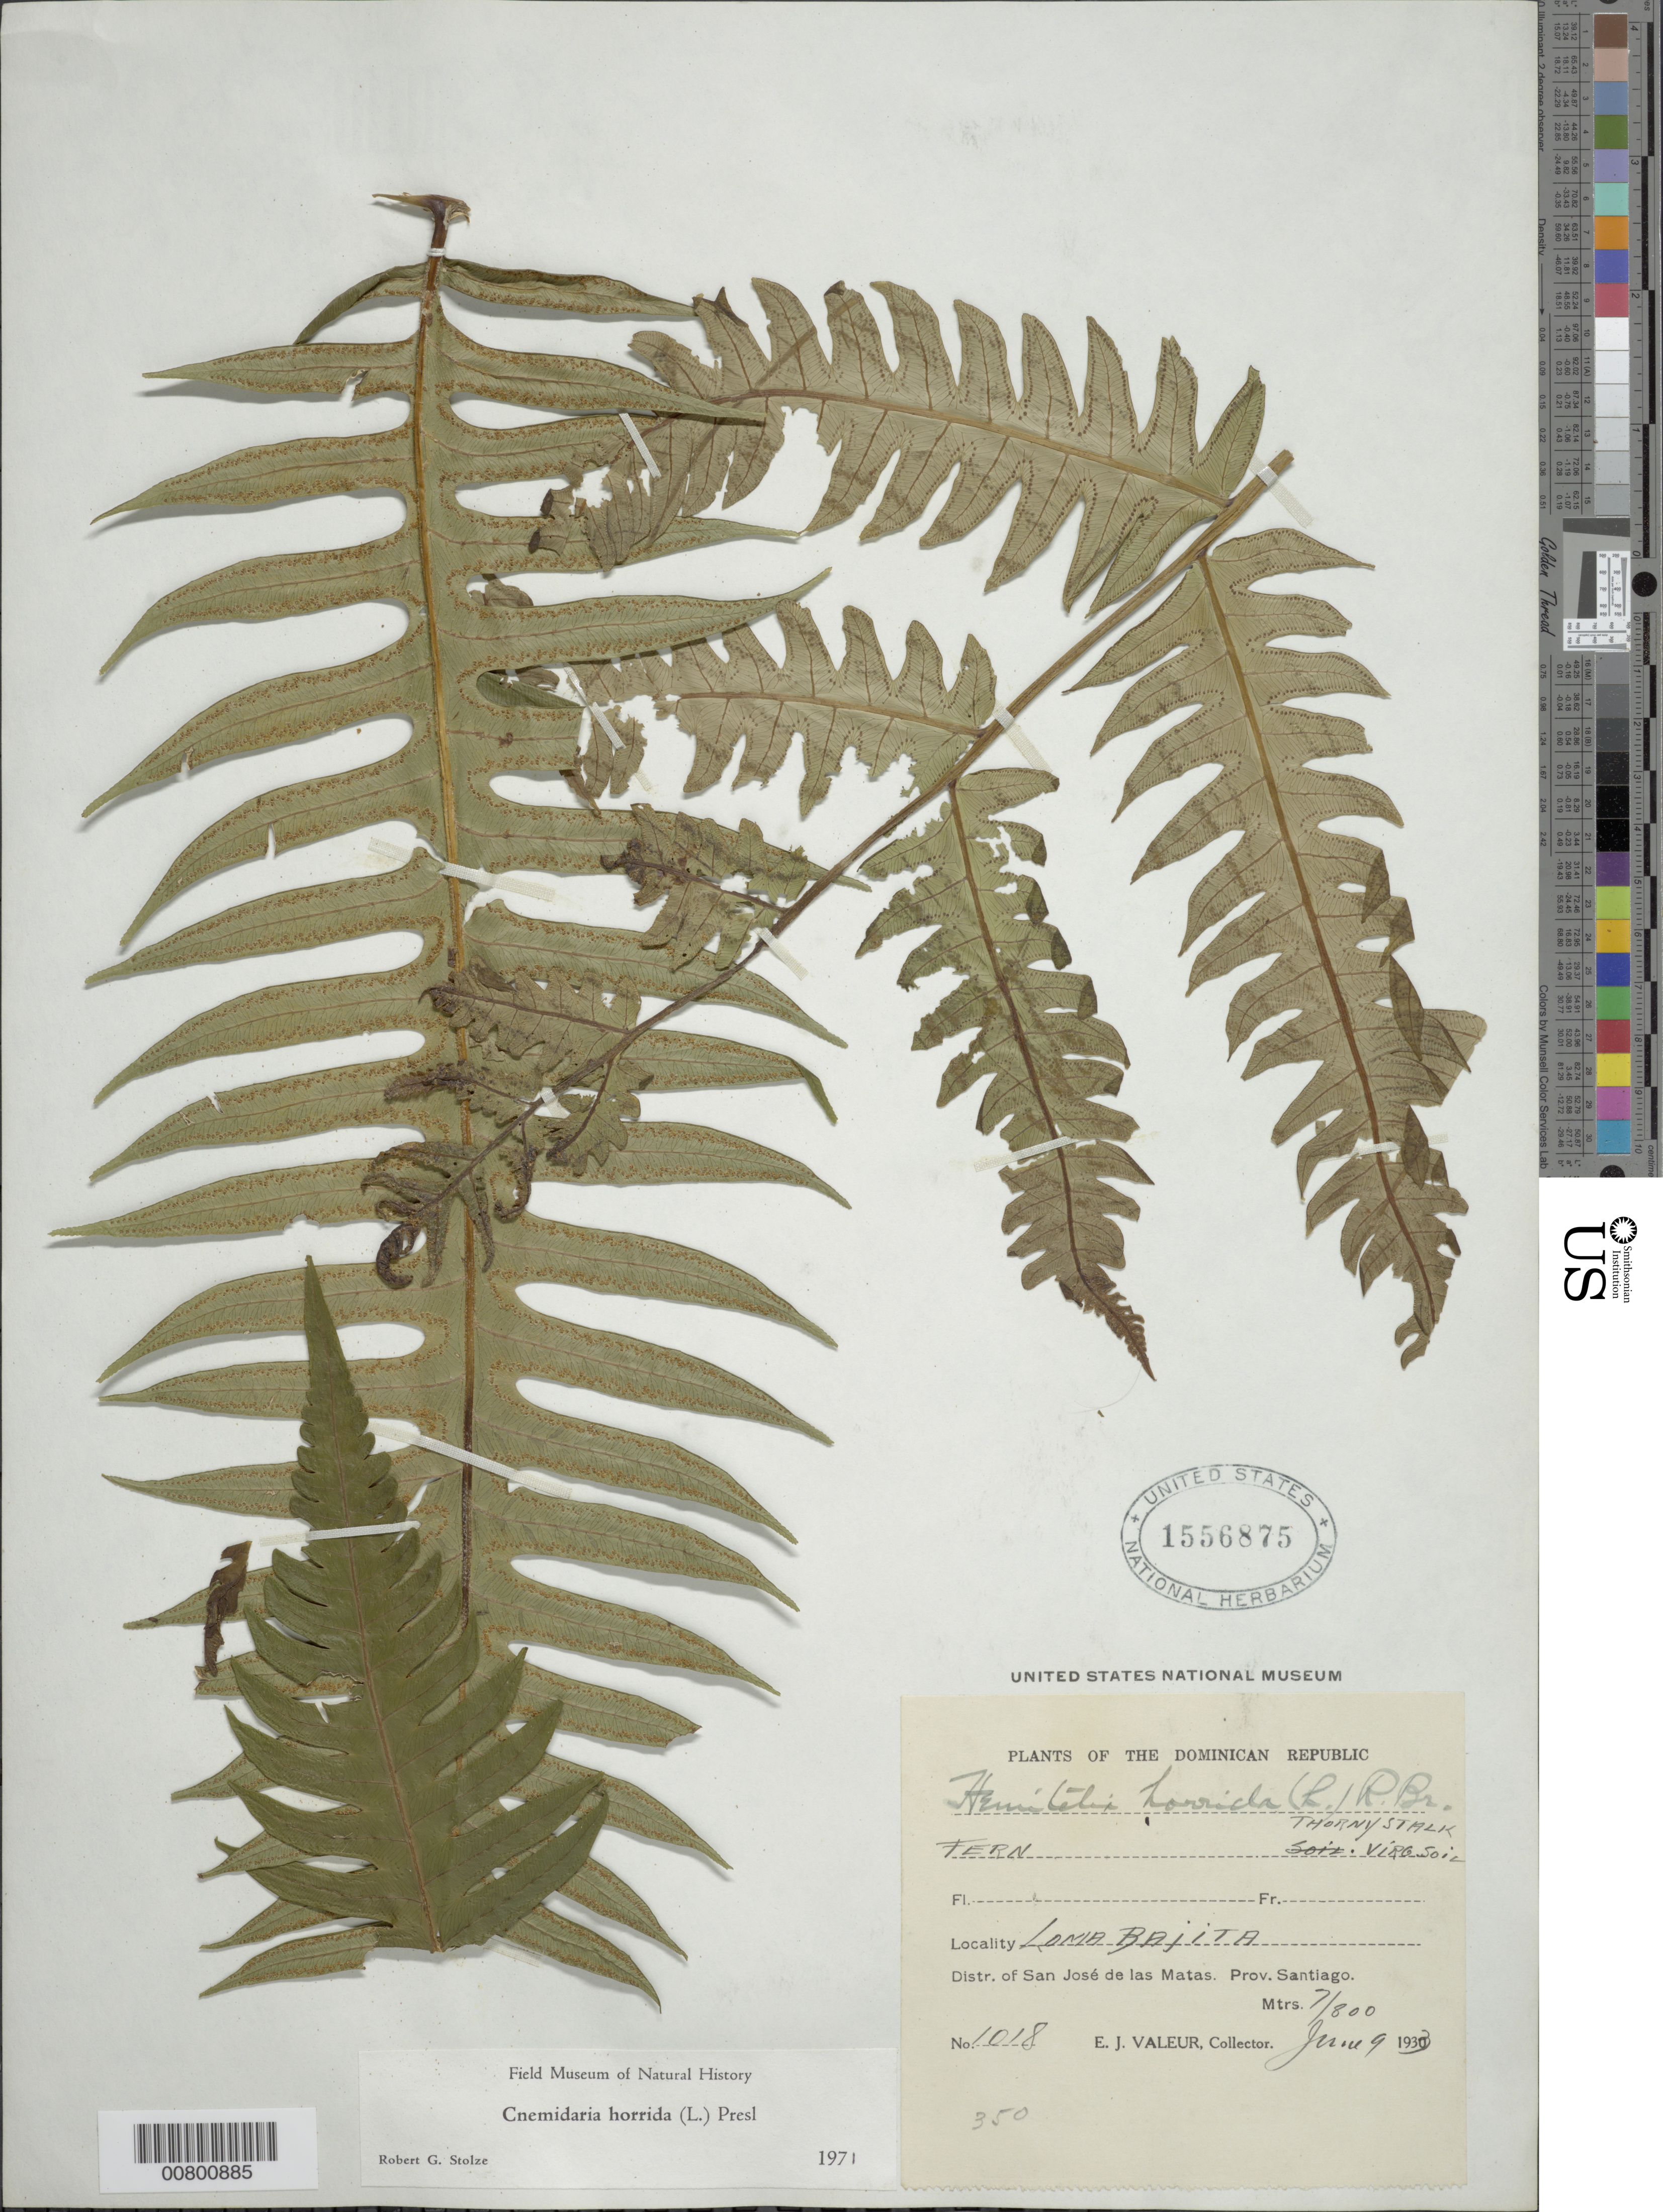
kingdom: Plantae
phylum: Tracheophyta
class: Polypodiopsida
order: Cyatheales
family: Cyatheaceae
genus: Cyathea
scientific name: Cyathea horrida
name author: (L.) Sm.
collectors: E. Valeur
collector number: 1018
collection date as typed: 09 Jun 1930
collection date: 1930-06-09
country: Dominican Republic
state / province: Santiago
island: Hispaniola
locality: Dist. San José de las Matas, Loma Bajita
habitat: Virgin soil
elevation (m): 700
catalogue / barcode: US 1556875